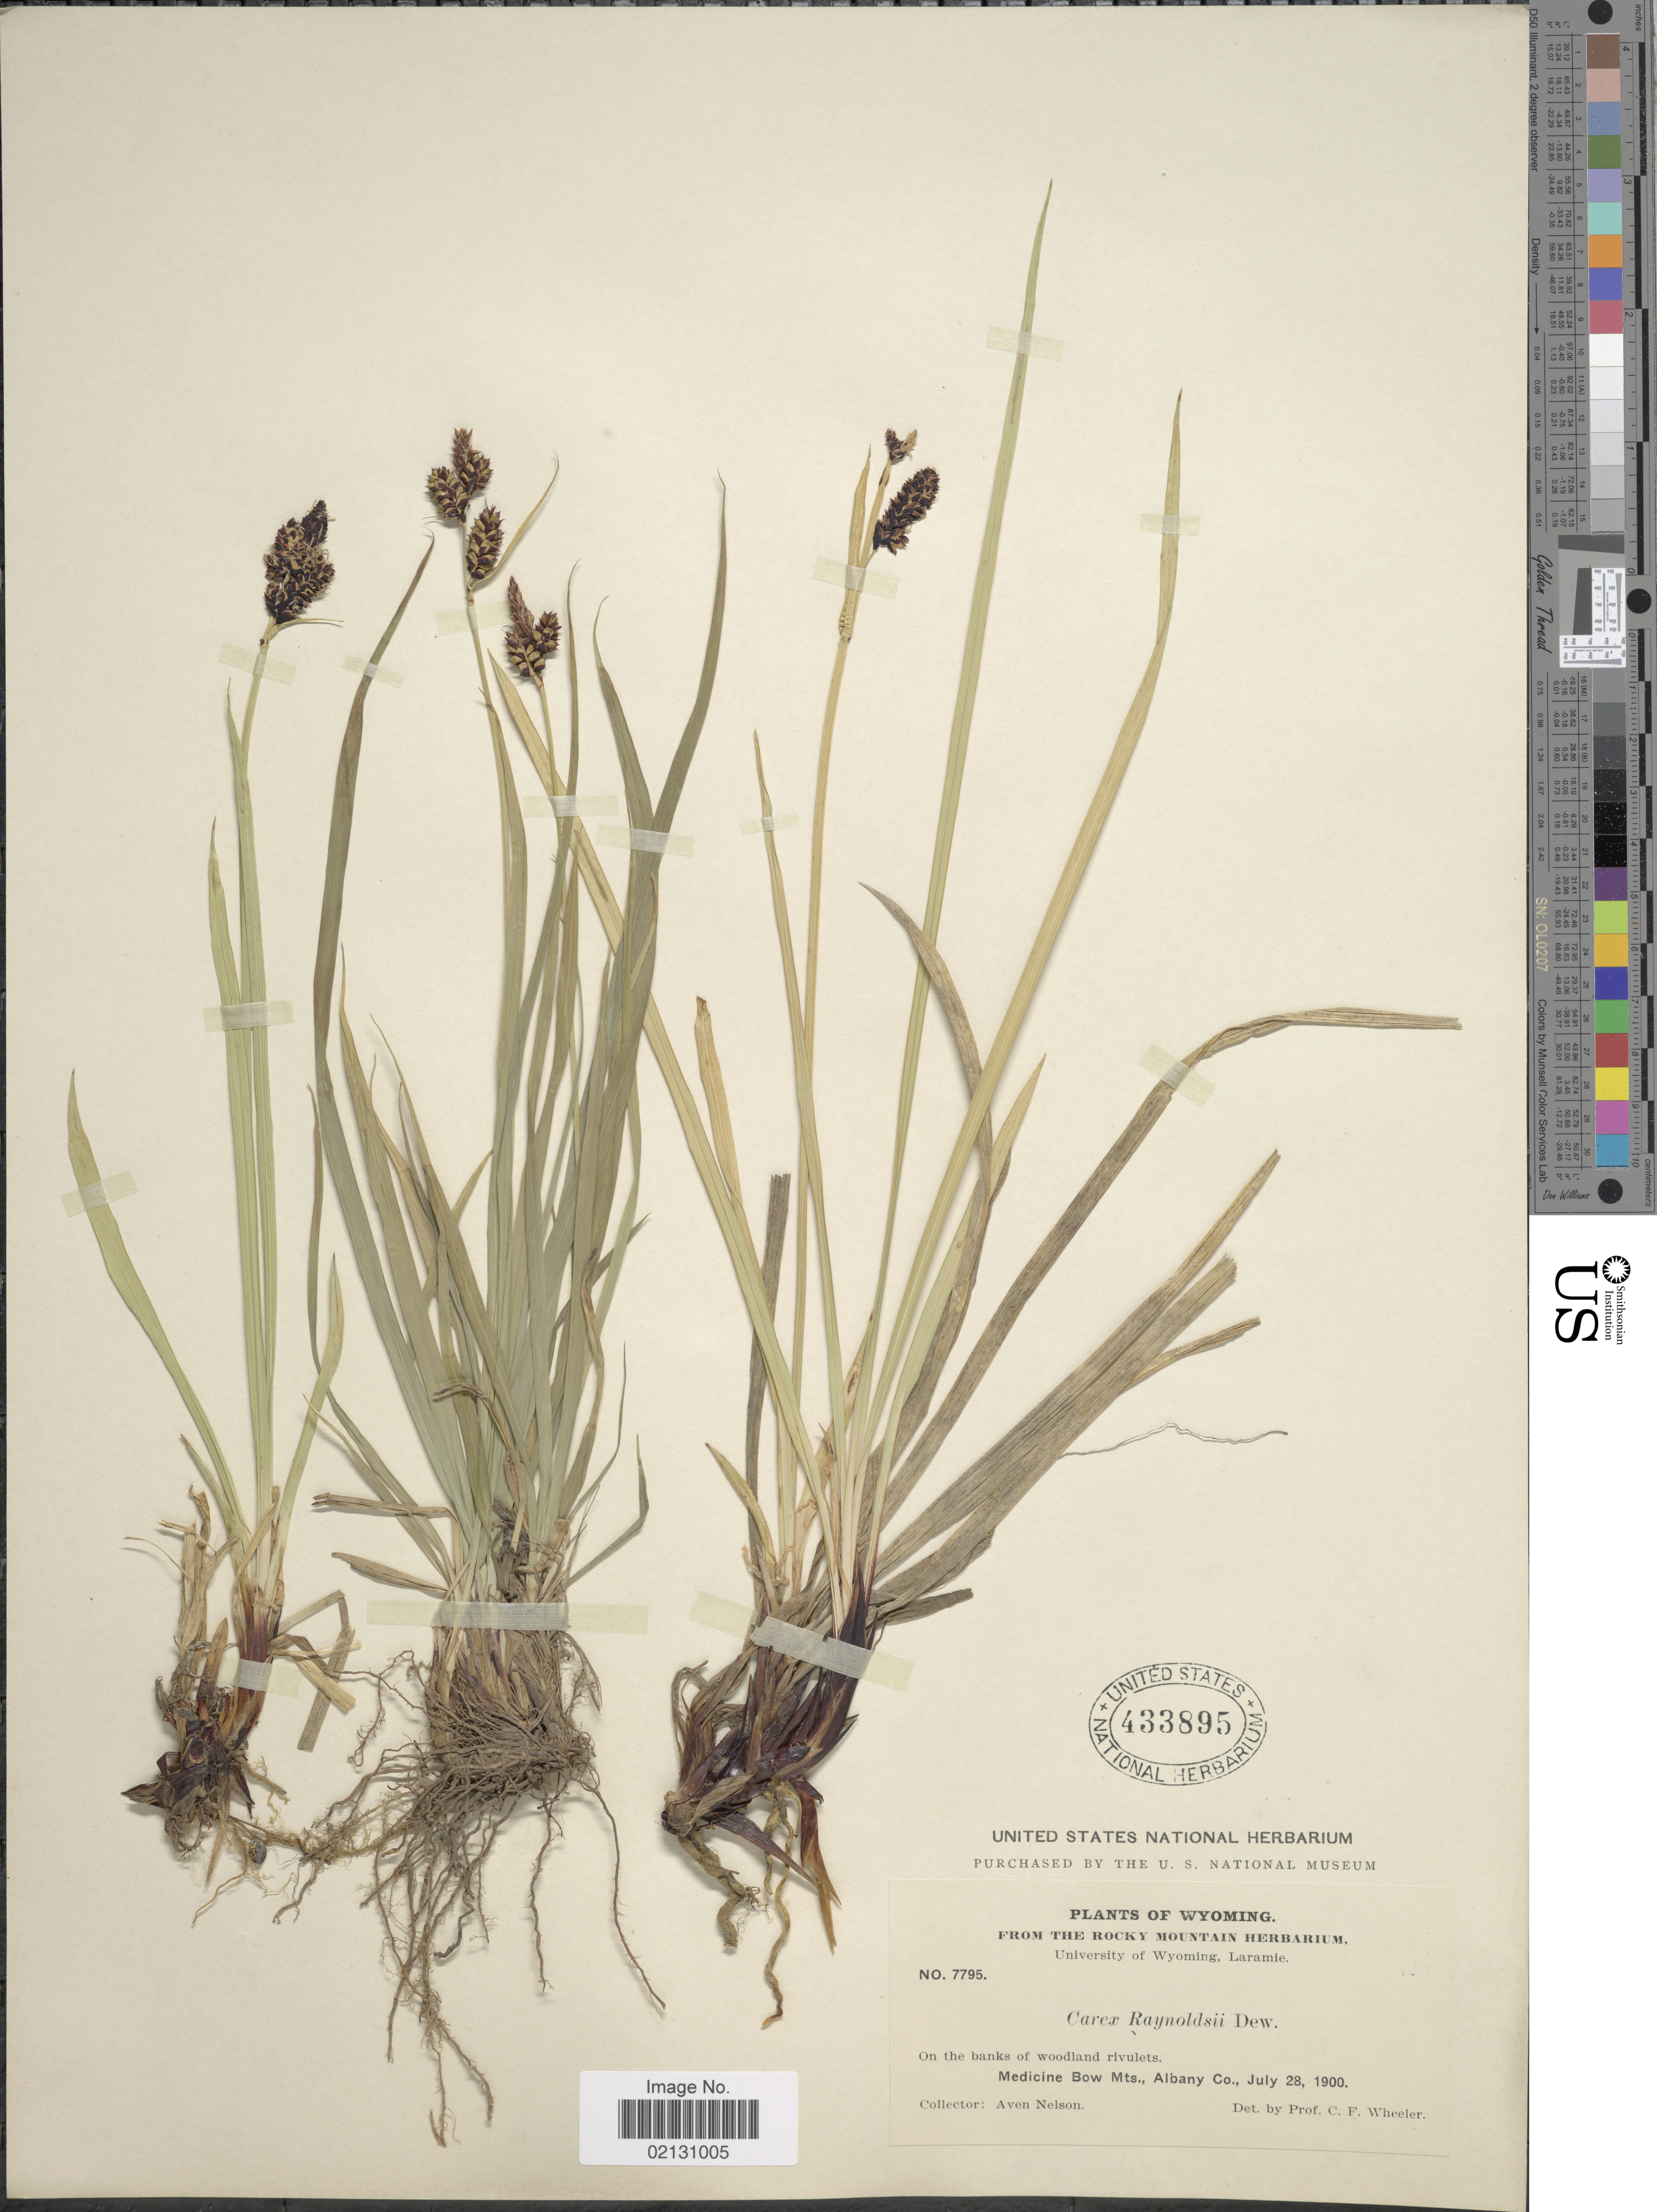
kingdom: Plantae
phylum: Tracheophyta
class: Liliopsida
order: Poales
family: Cyperaceae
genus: Carex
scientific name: Carex raynoldsii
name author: Dewey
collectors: A. Nelson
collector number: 7795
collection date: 1900-07-28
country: United States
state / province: Wyoming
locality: On the banks of woodland rivulets. Medicine Bow Mts., Albany Co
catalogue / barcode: US 433895